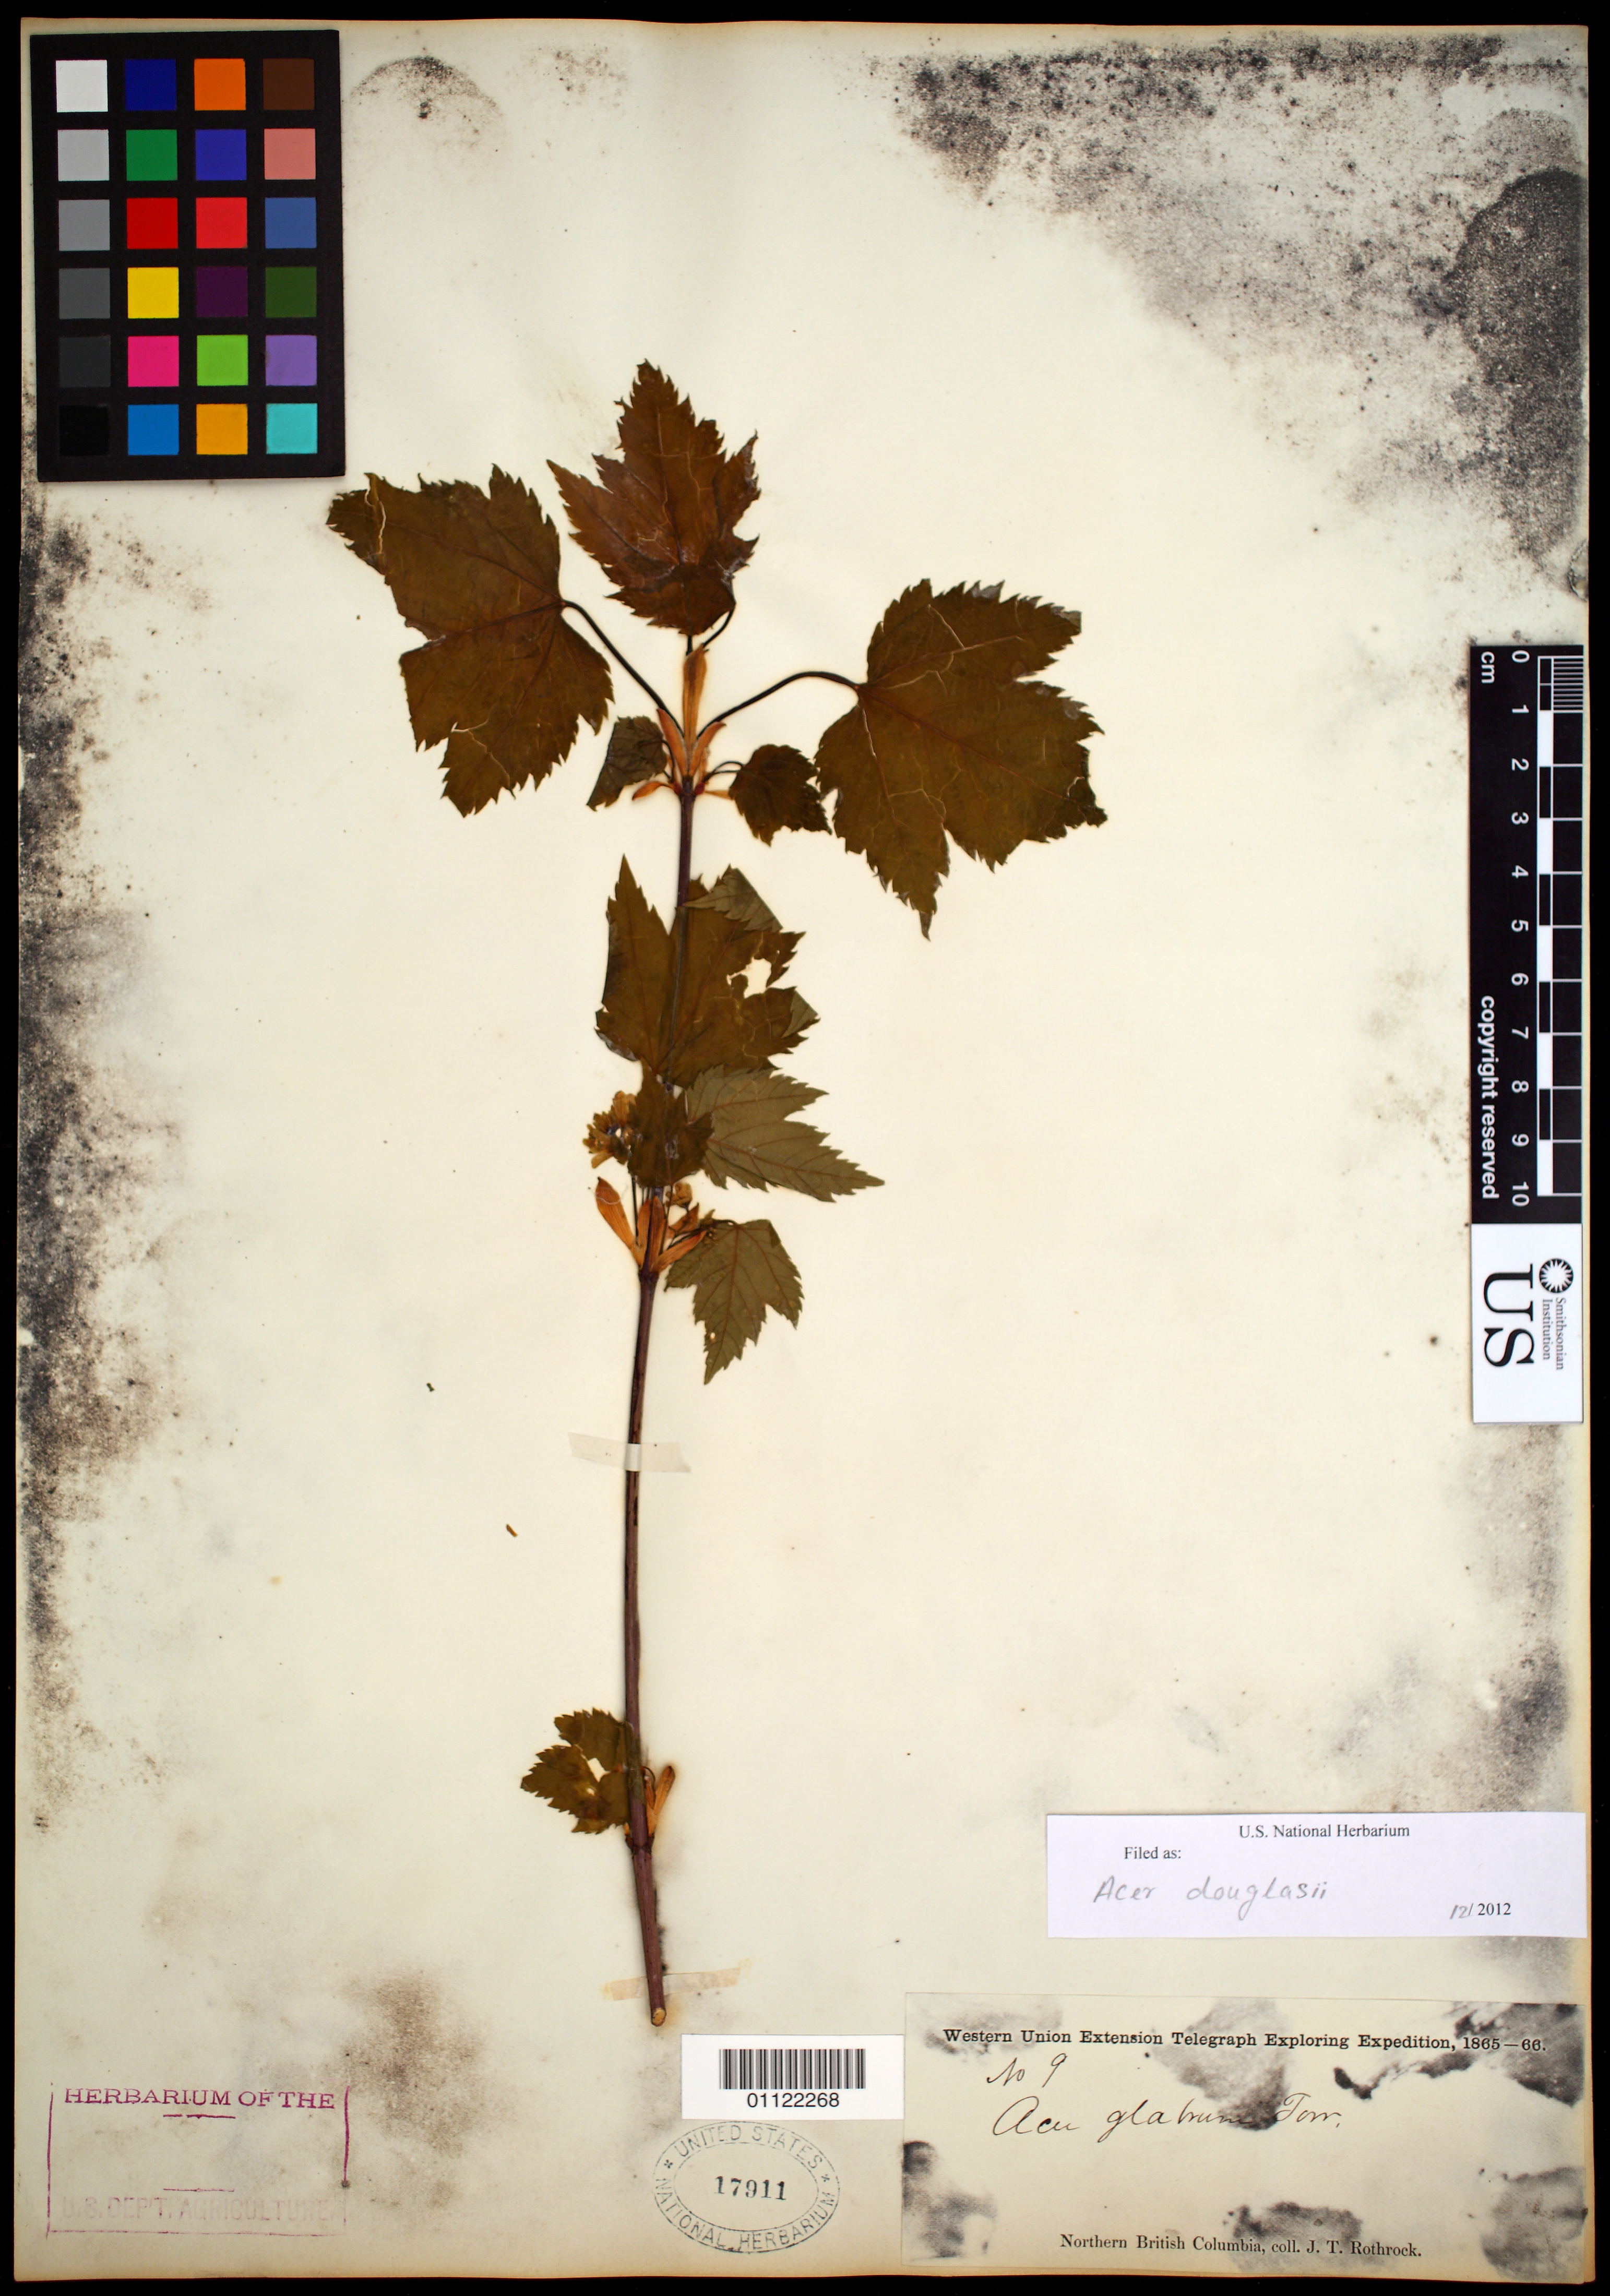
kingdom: Plantae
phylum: Tracheophyta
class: Magnoliopsida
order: Sapindales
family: Sapindaceae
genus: Acer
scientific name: Acer douglasii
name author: Hook.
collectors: J. T. Rothrock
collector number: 9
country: Canada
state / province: British Columbia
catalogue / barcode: US 17911